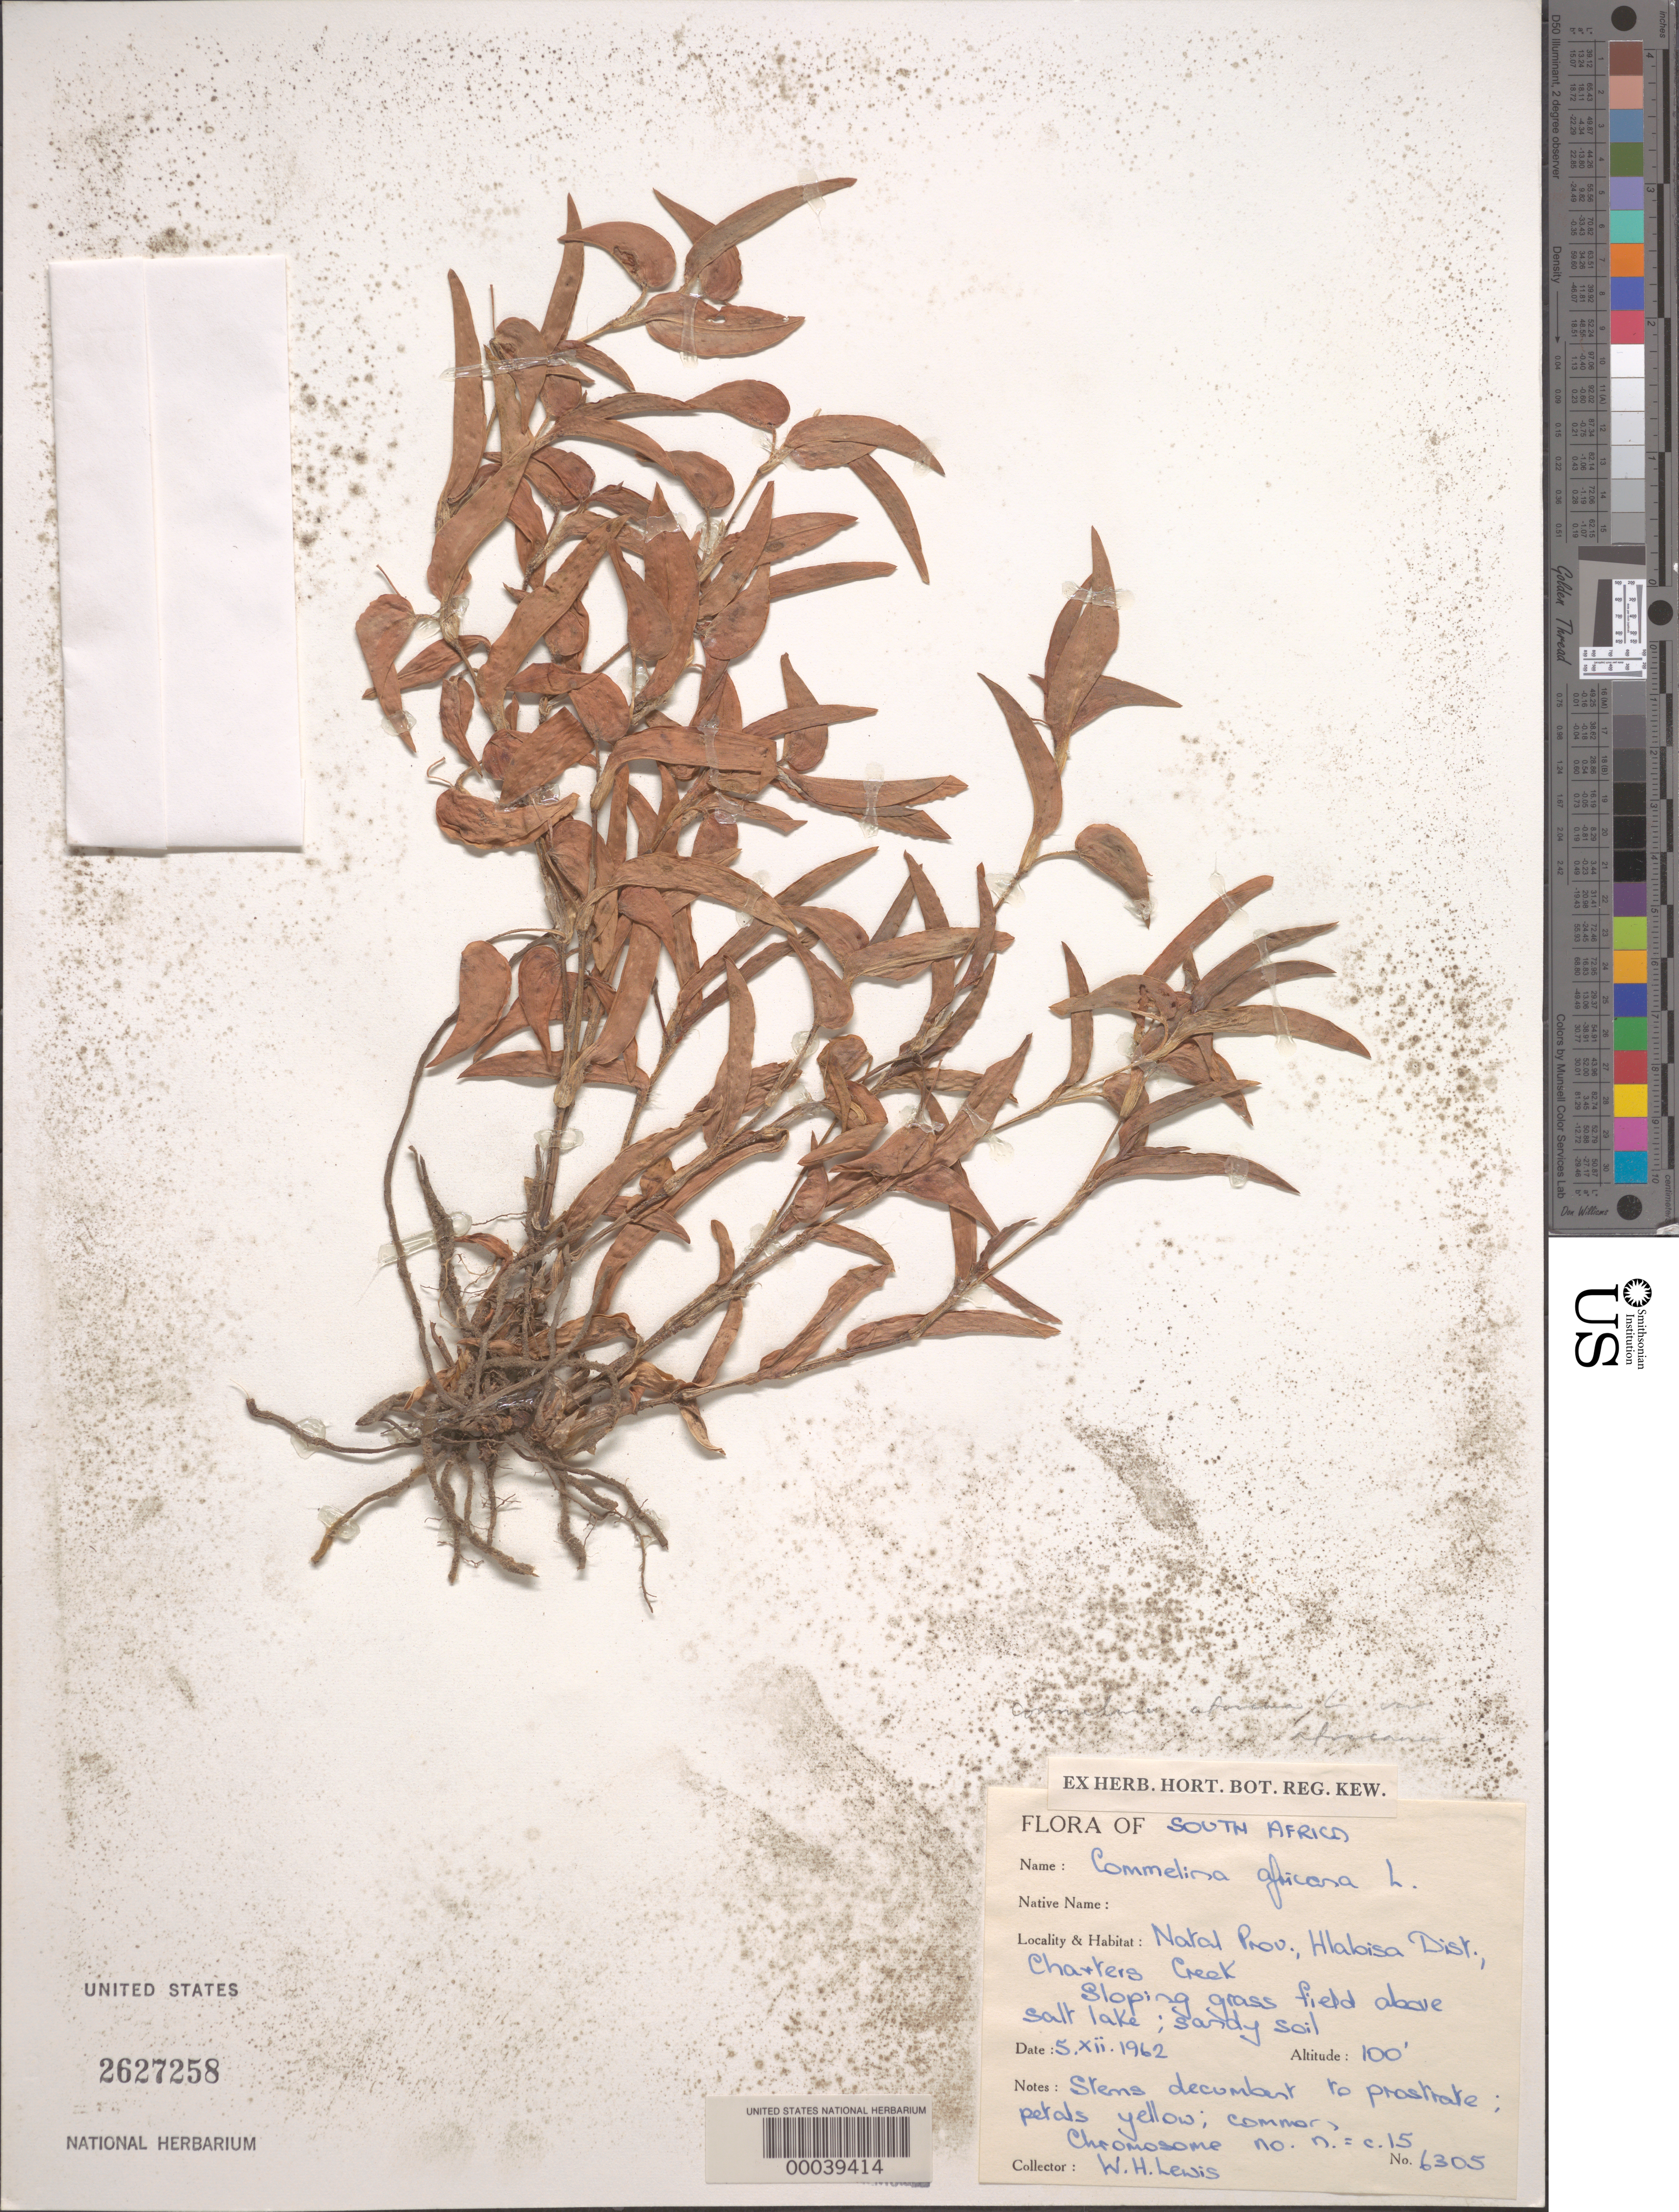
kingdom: Plantae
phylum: Tracheophyta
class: Liliopsida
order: Commelinales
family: Commelinaceae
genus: Commelina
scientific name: Commelina africana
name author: L.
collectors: W. H. Lewis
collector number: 6305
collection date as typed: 05 Dec 1962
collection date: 1962-12-05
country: South Africa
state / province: KwaZulu-Natal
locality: Charters creek. Hlabisa Dist.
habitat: Sloping grass field, sandy soil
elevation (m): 31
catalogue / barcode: US 2627258